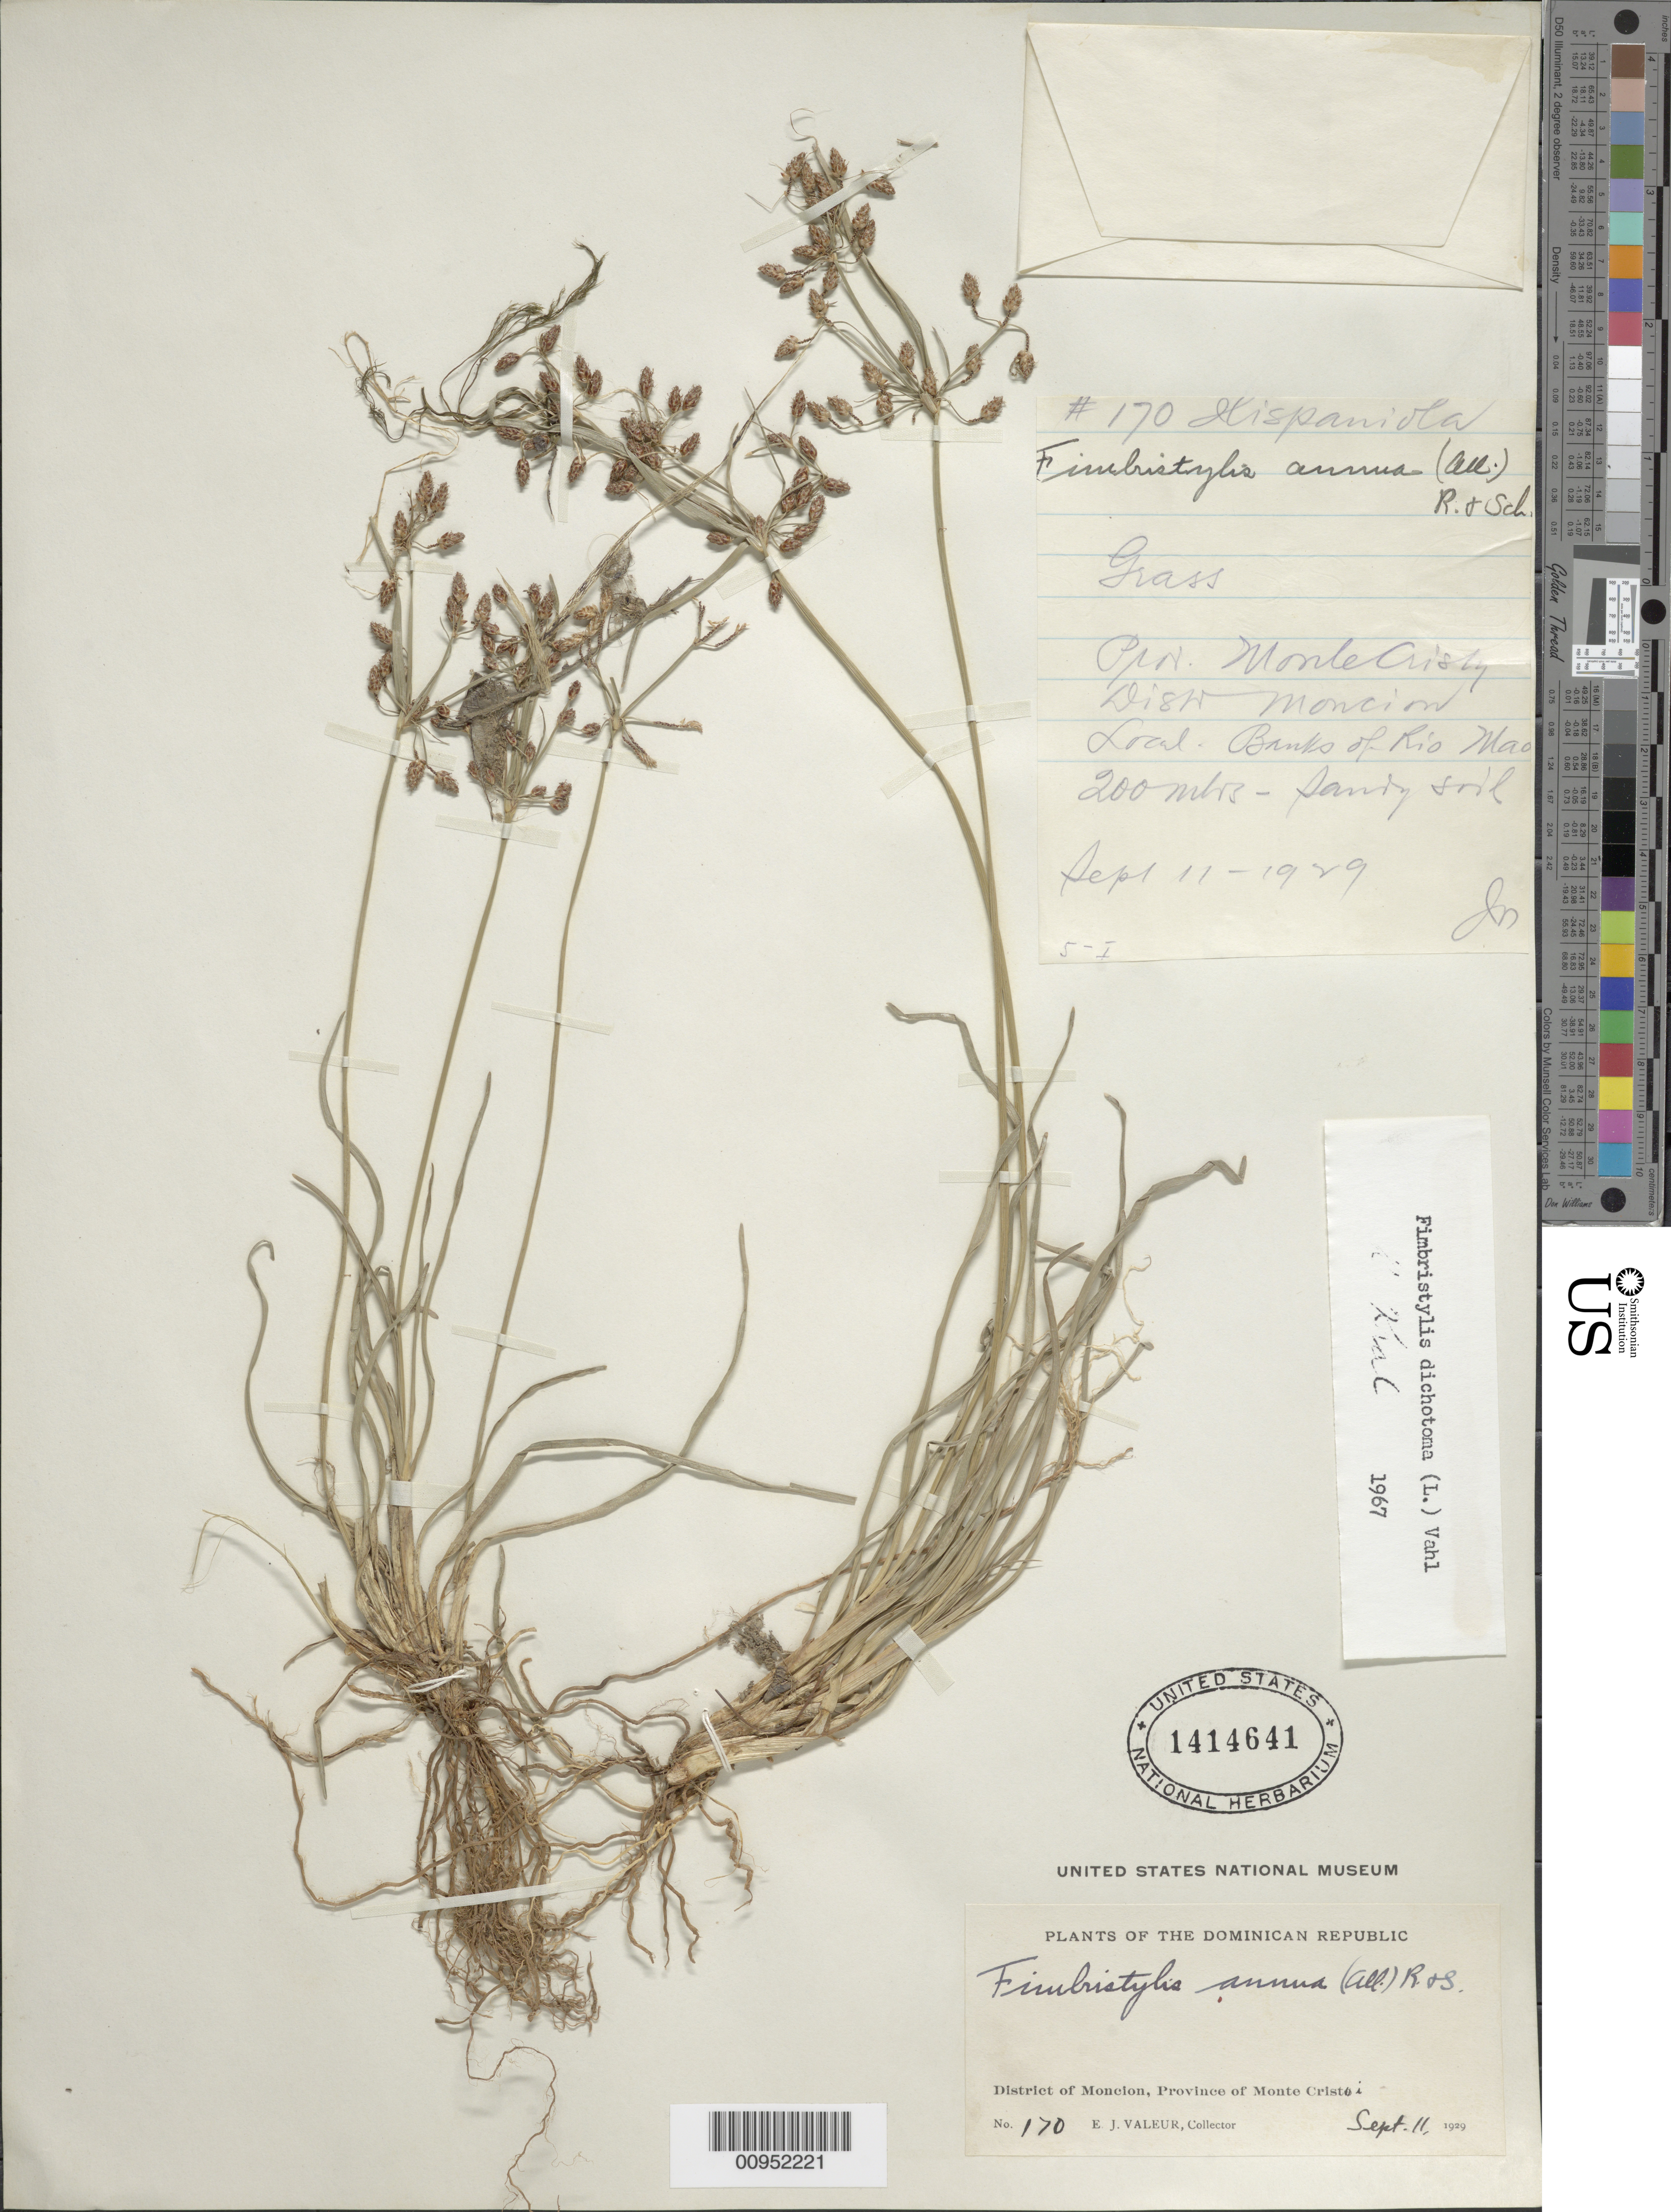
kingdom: Plantae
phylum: Tracheophyta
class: Liliopsida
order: Poales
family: Cyperaceae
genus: Fimbristylis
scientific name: Fimbristylis dichotoma subsp. dichotoma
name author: (L.) Vahl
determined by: Kral, Robert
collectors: E. Valeur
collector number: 170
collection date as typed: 11 Sep 1929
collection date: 1929-09-11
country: Dominican Republic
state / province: Monte Cristi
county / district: Monción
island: Hispaniola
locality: Banks of Rio Mao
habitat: Sandy soil along river banks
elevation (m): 200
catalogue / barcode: US 1414641